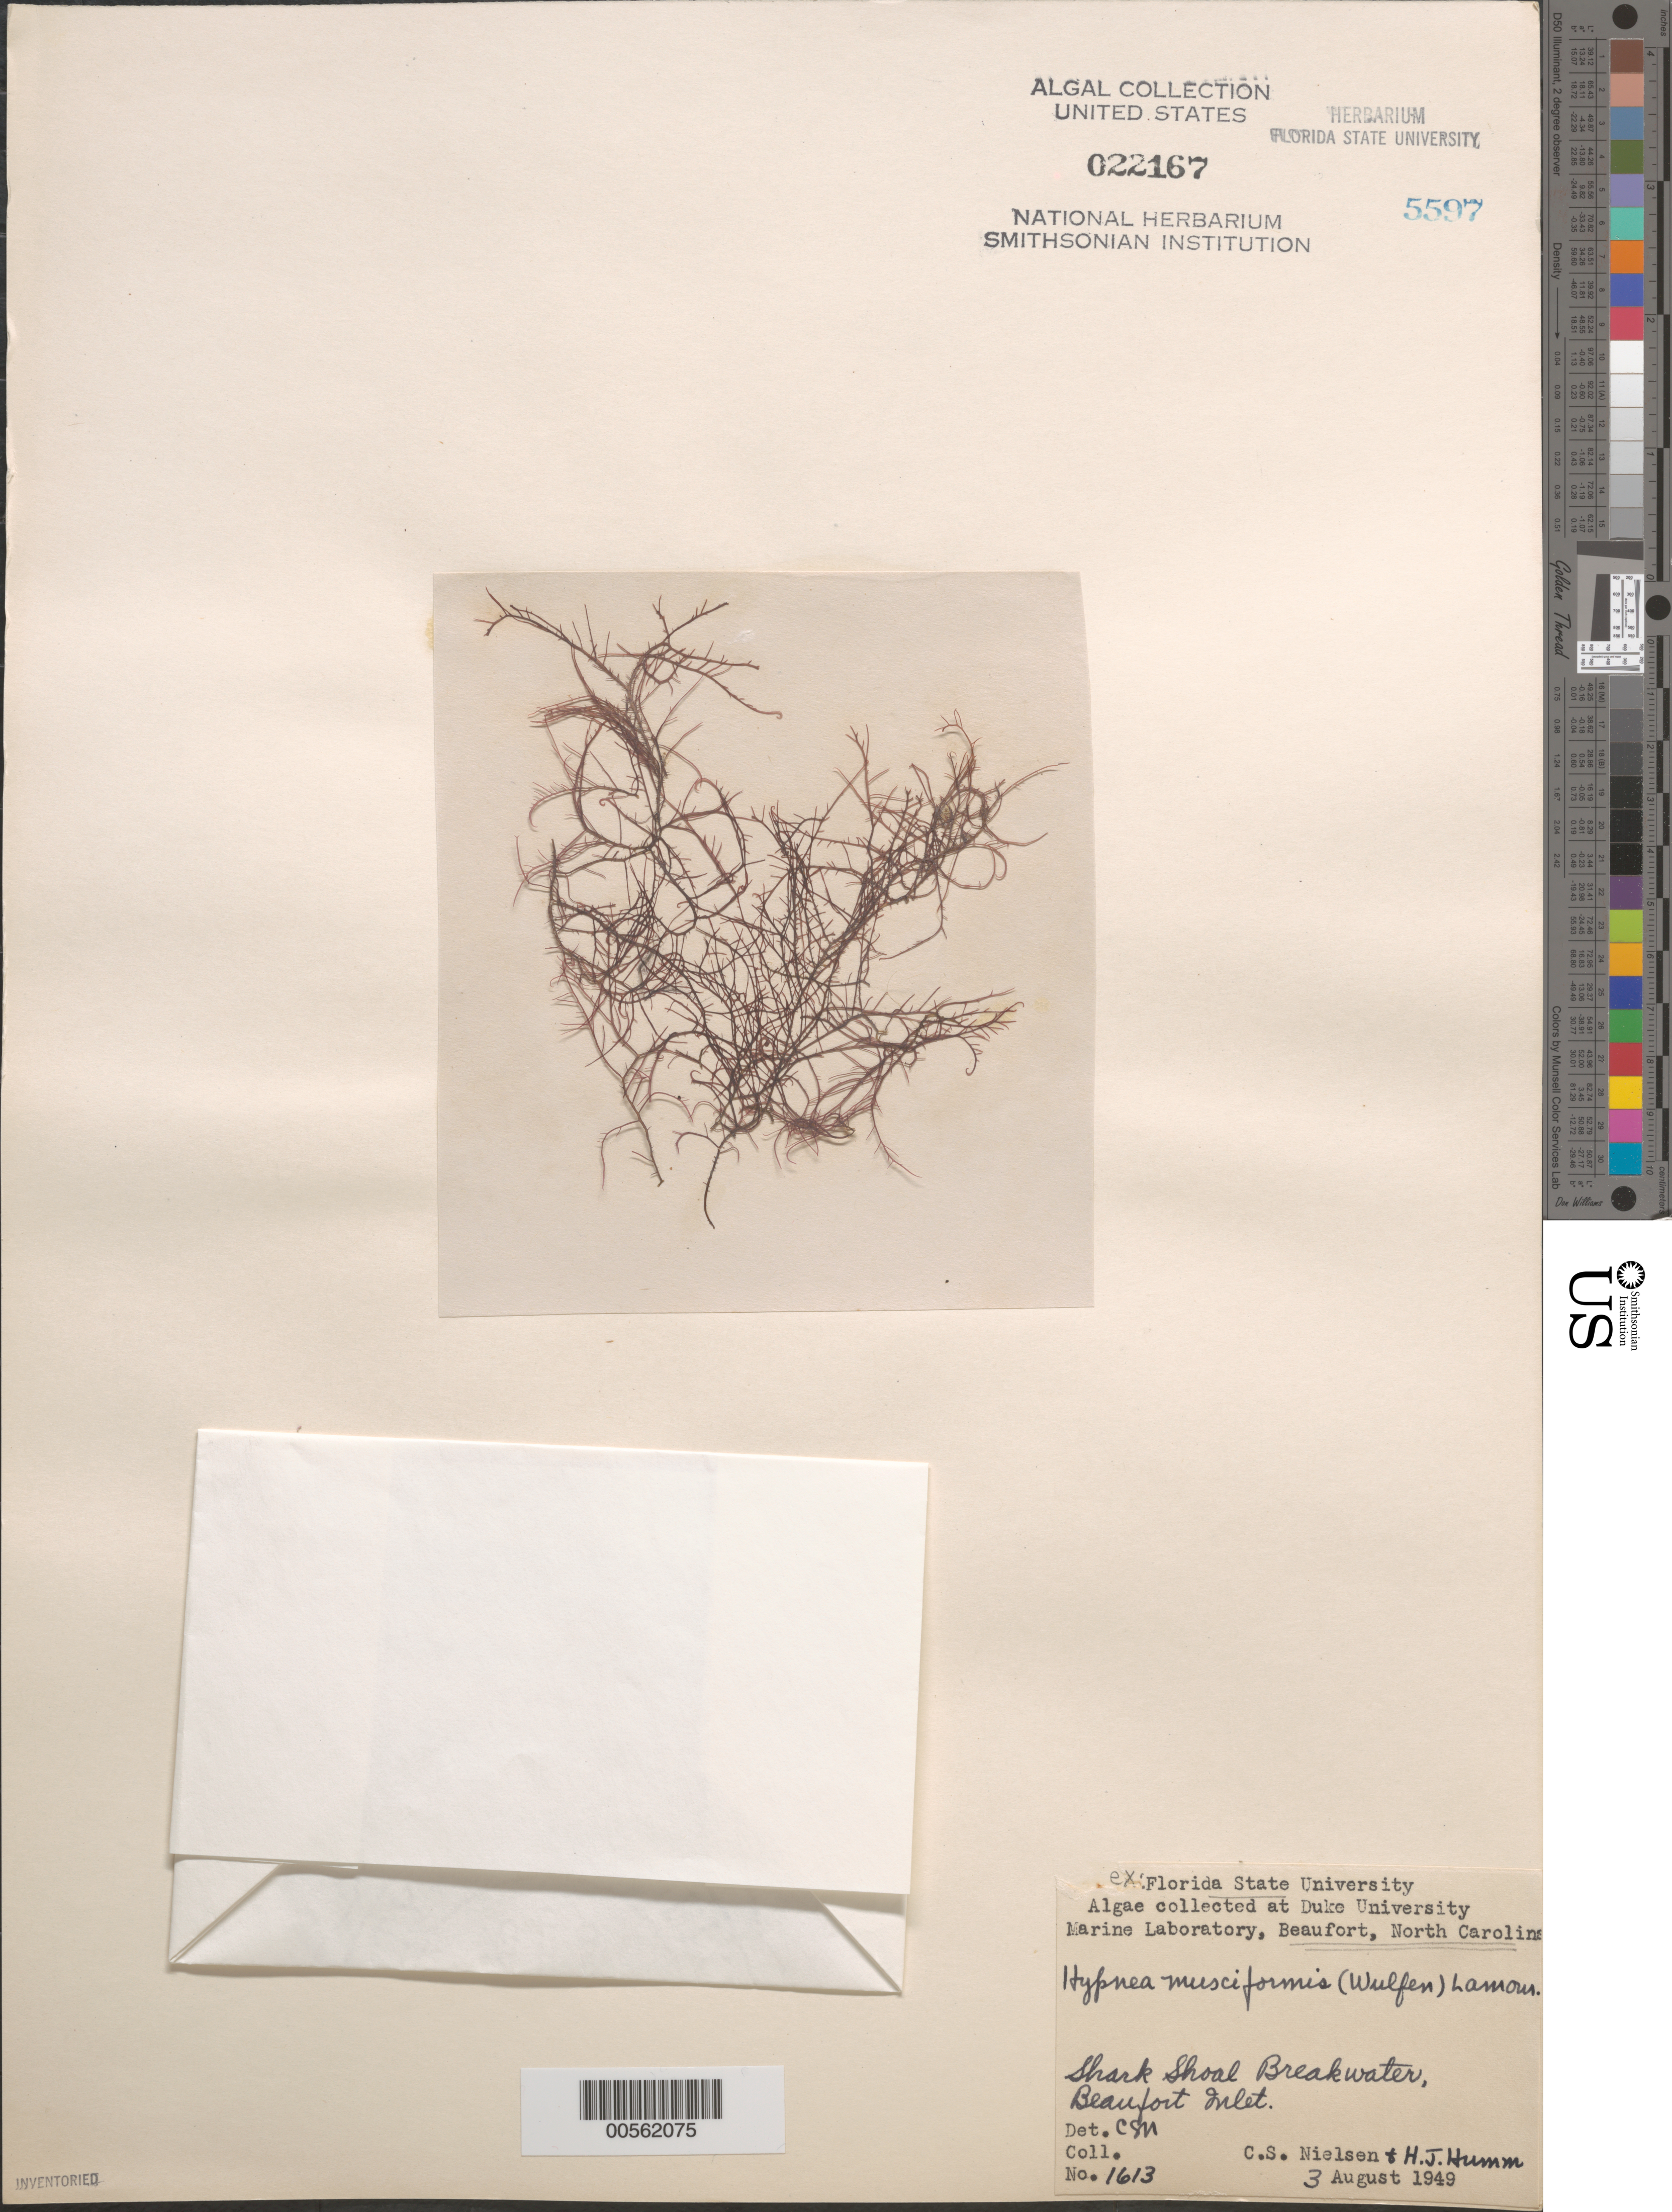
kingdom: Plantae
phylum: Rhodophyta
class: Florideophyceae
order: Gigartinales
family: Cystocloniaceae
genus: Hypnea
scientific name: Hypnea musciformis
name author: (Wulfen) J.V.Lamouroux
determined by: Nielsen, C. S.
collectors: C. S. Nielsen & H. J. Humm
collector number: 1613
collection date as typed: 03 Aug 1949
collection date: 1949-08-03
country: United States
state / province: North Carolina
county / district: Carteret County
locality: Beaufort Inlet, Shark Shoal Breakwater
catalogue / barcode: US 22167